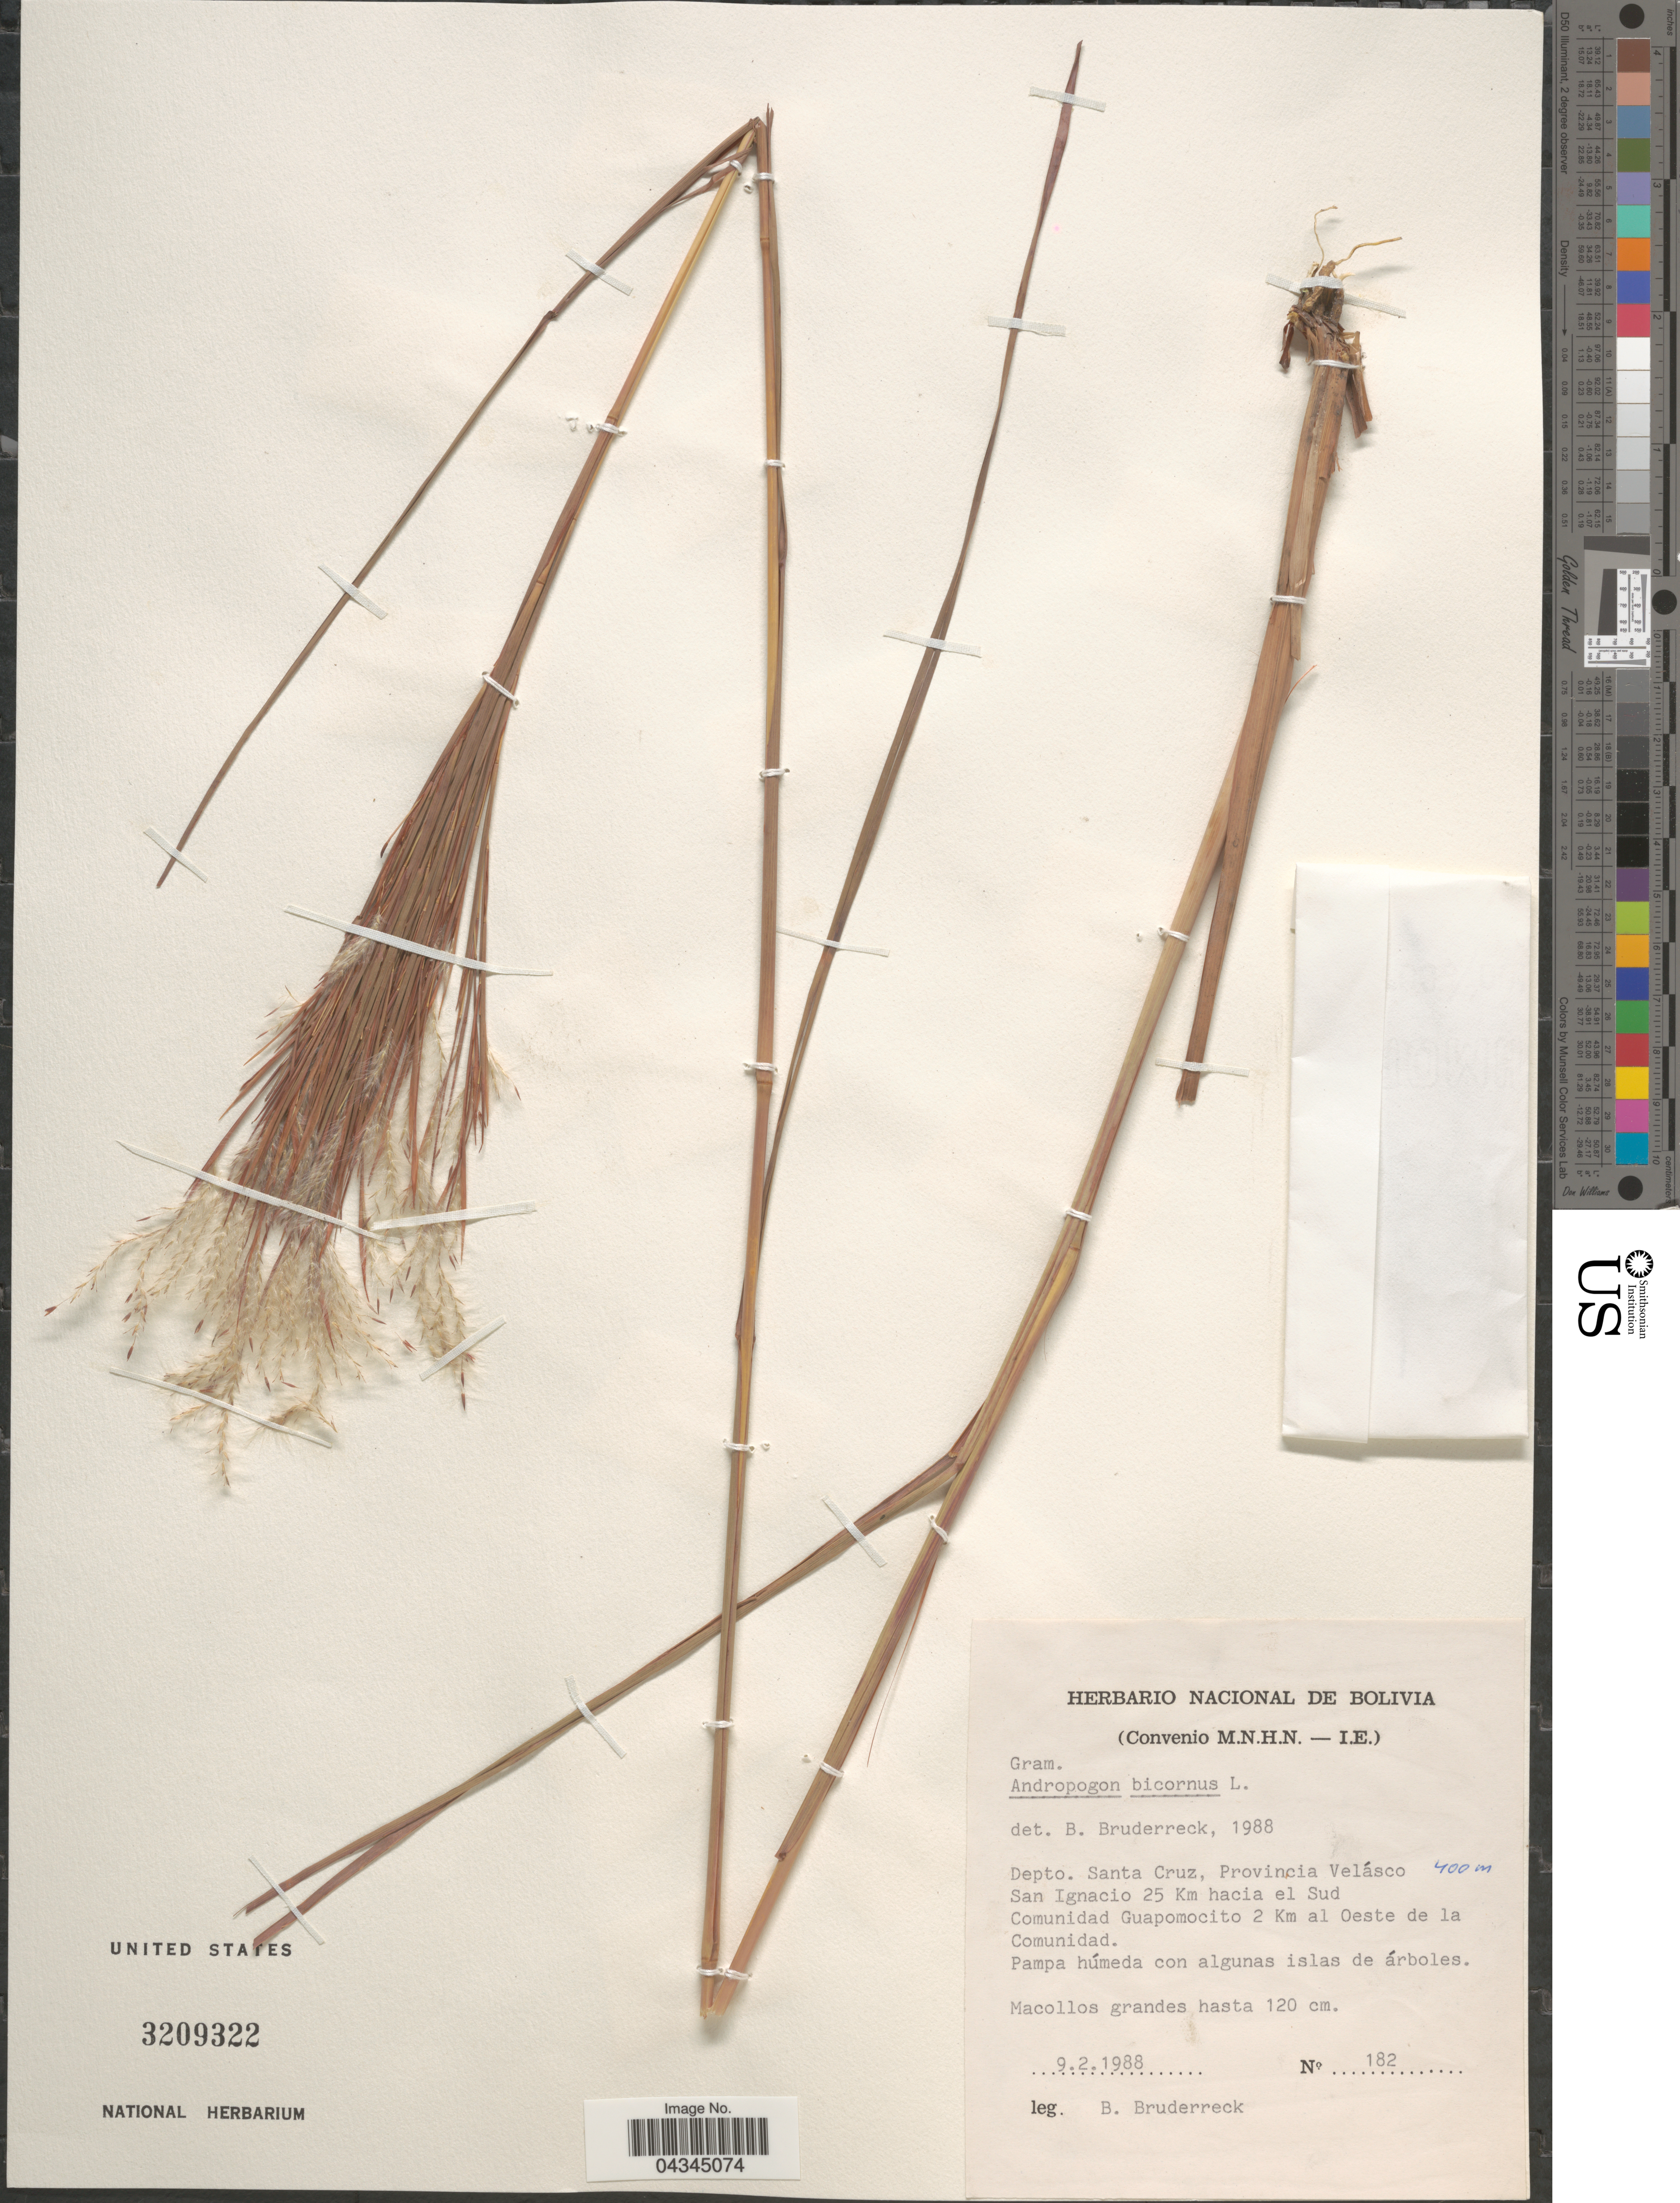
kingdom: Plantae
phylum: Tracheophyta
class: Liliopsida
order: Poales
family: Poaceae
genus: Andropogon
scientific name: Andropogon bicornis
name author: L.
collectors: B. Bruderreck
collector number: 182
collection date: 1988-02-09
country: Bolivia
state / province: Santa Cruz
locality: Depto. Santa Cruz, Provincia Velásco San Ignacio 25 Km hacia el Sud. Comunidad Guapomocito 2 Km al Oeste de la Comunidad.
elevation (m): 400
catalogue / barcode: US 3209322